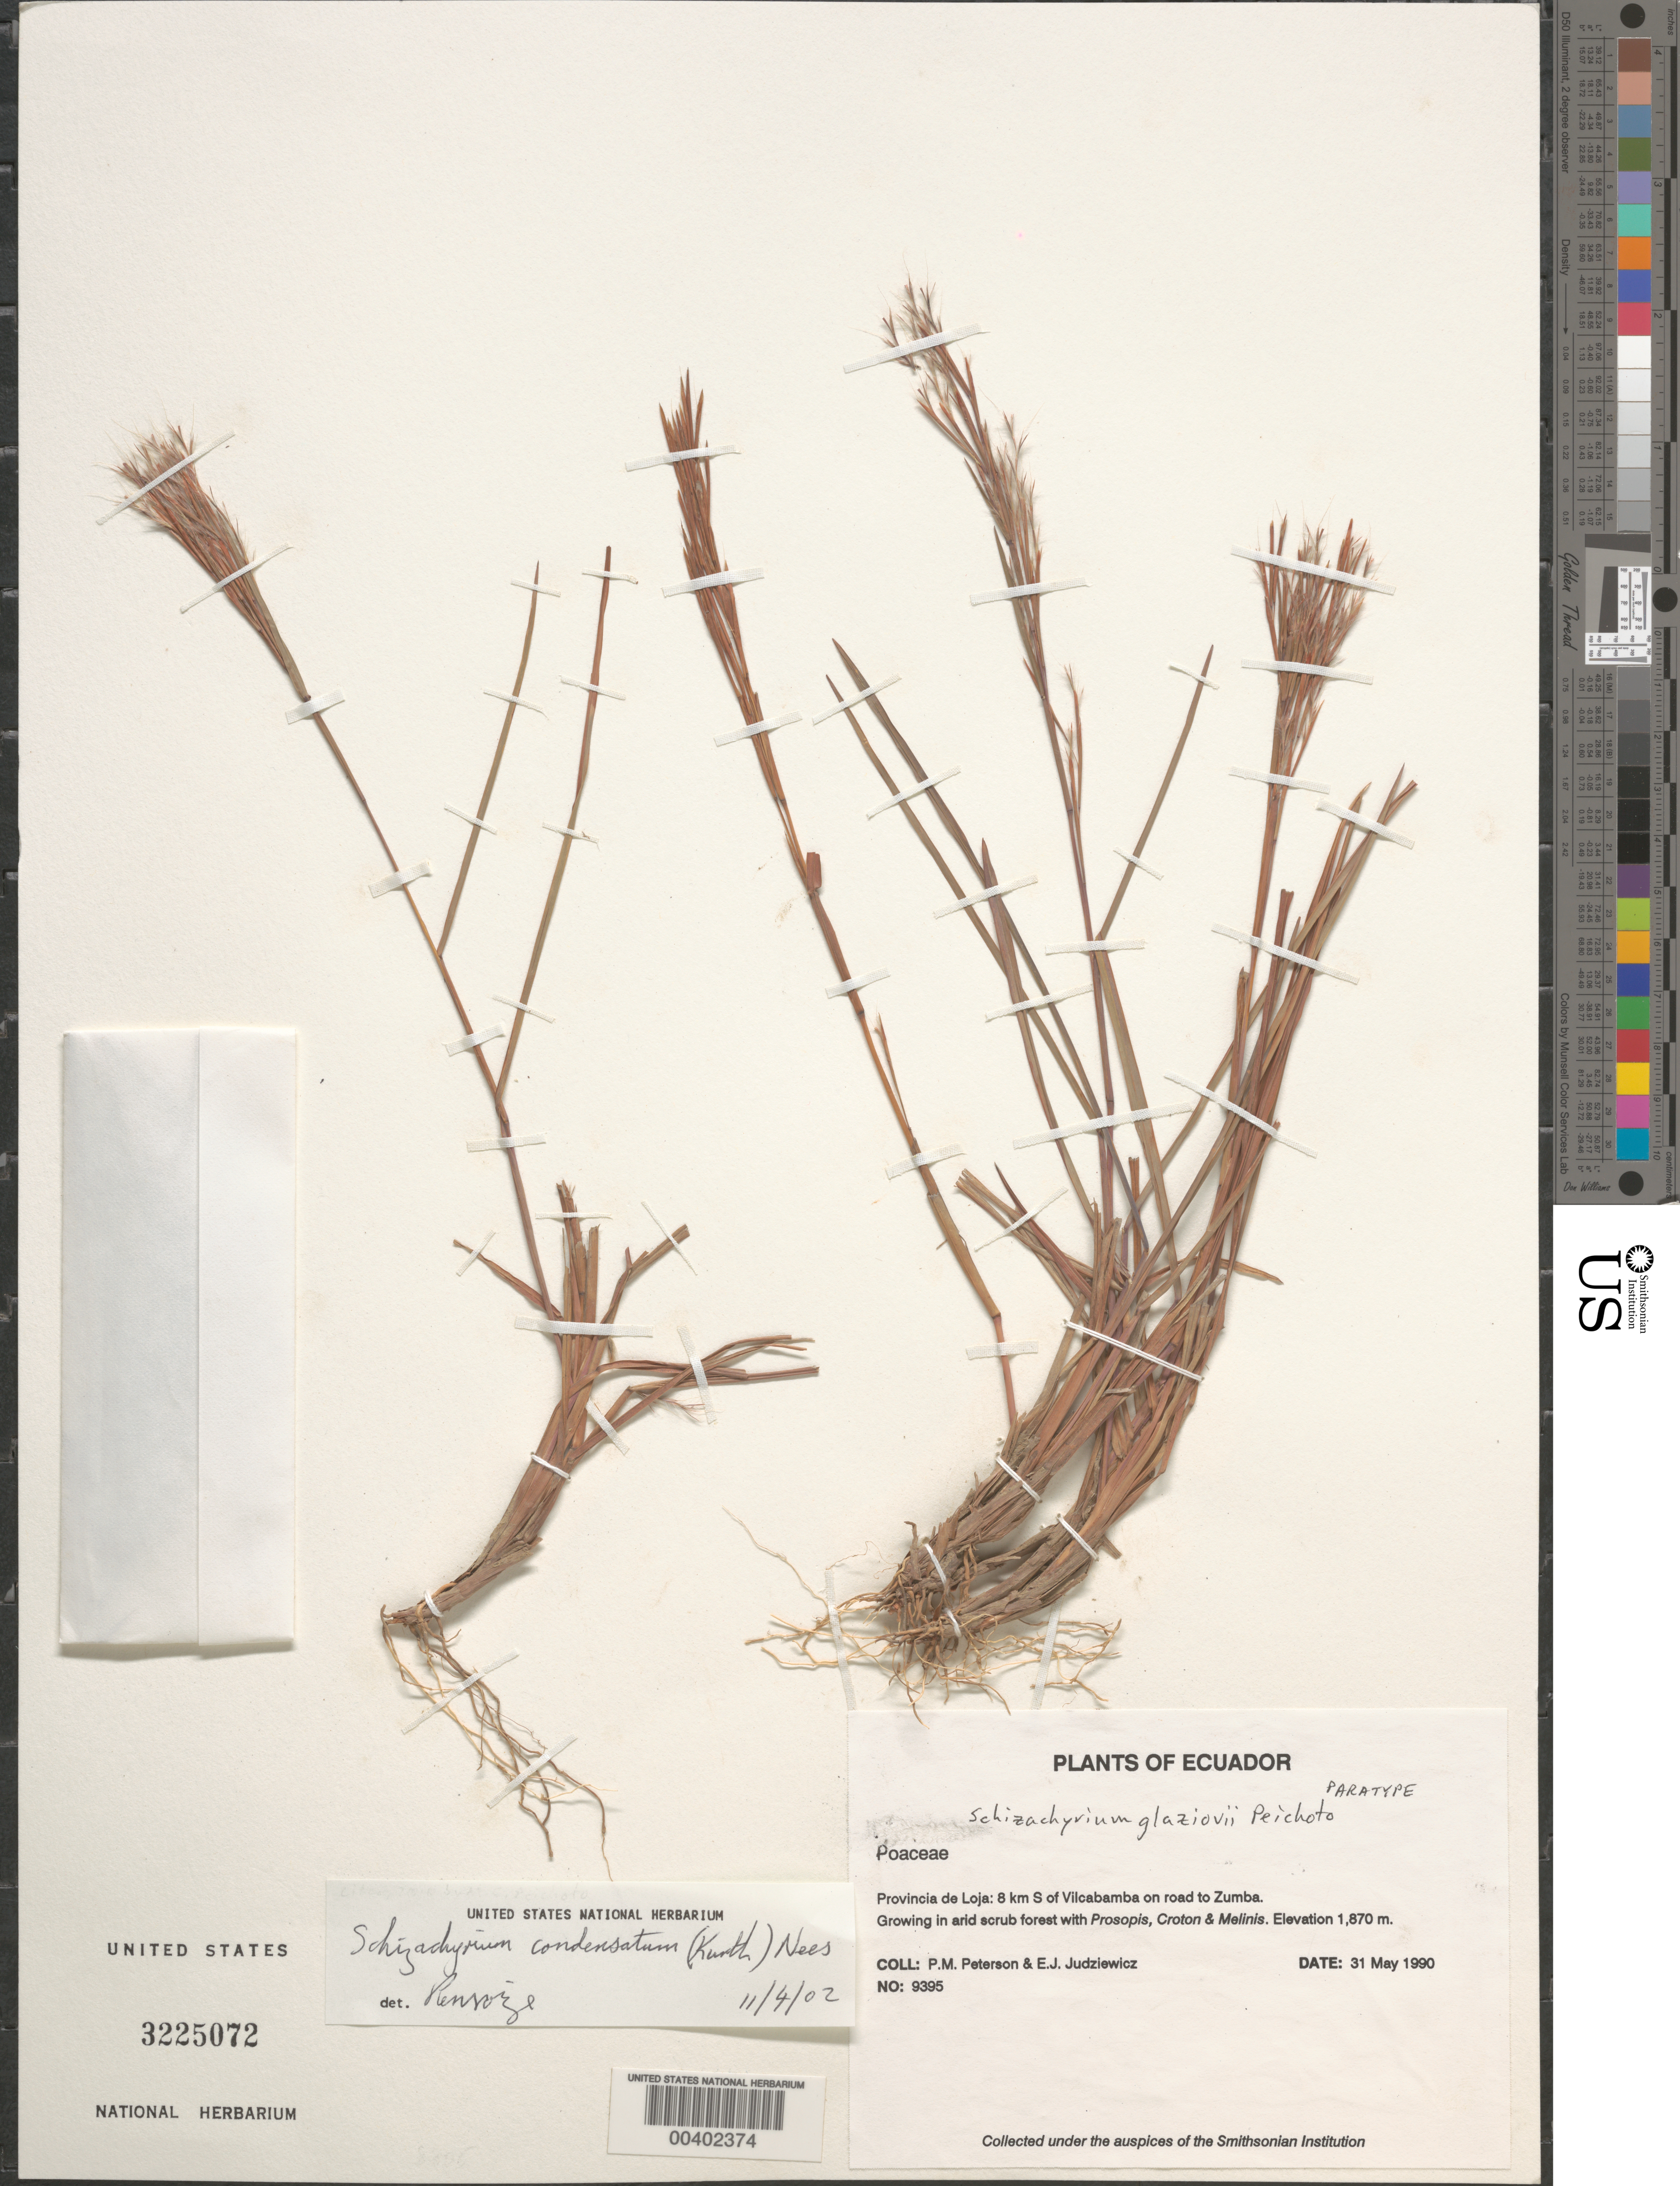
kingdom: Plantae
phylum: Tracheophyta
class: Liliopsida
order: Poales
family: Poaceae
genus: Schizachyrium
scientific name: Schizachyrium condensatum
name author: (Kunth) Nees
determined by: Renvoize, S. A.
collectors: P. M. Peterson & E. J. Judziewicz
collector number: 09395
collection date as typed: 31 May 1990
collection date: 1990-05-31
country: Ecuador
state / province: Loja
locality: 8 km S of Vilcabamba on road to Zumba.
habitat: Growing in arid scrub forest with Prosopis, Croton & Melinis.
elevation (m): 1870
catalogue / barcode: US 3225072